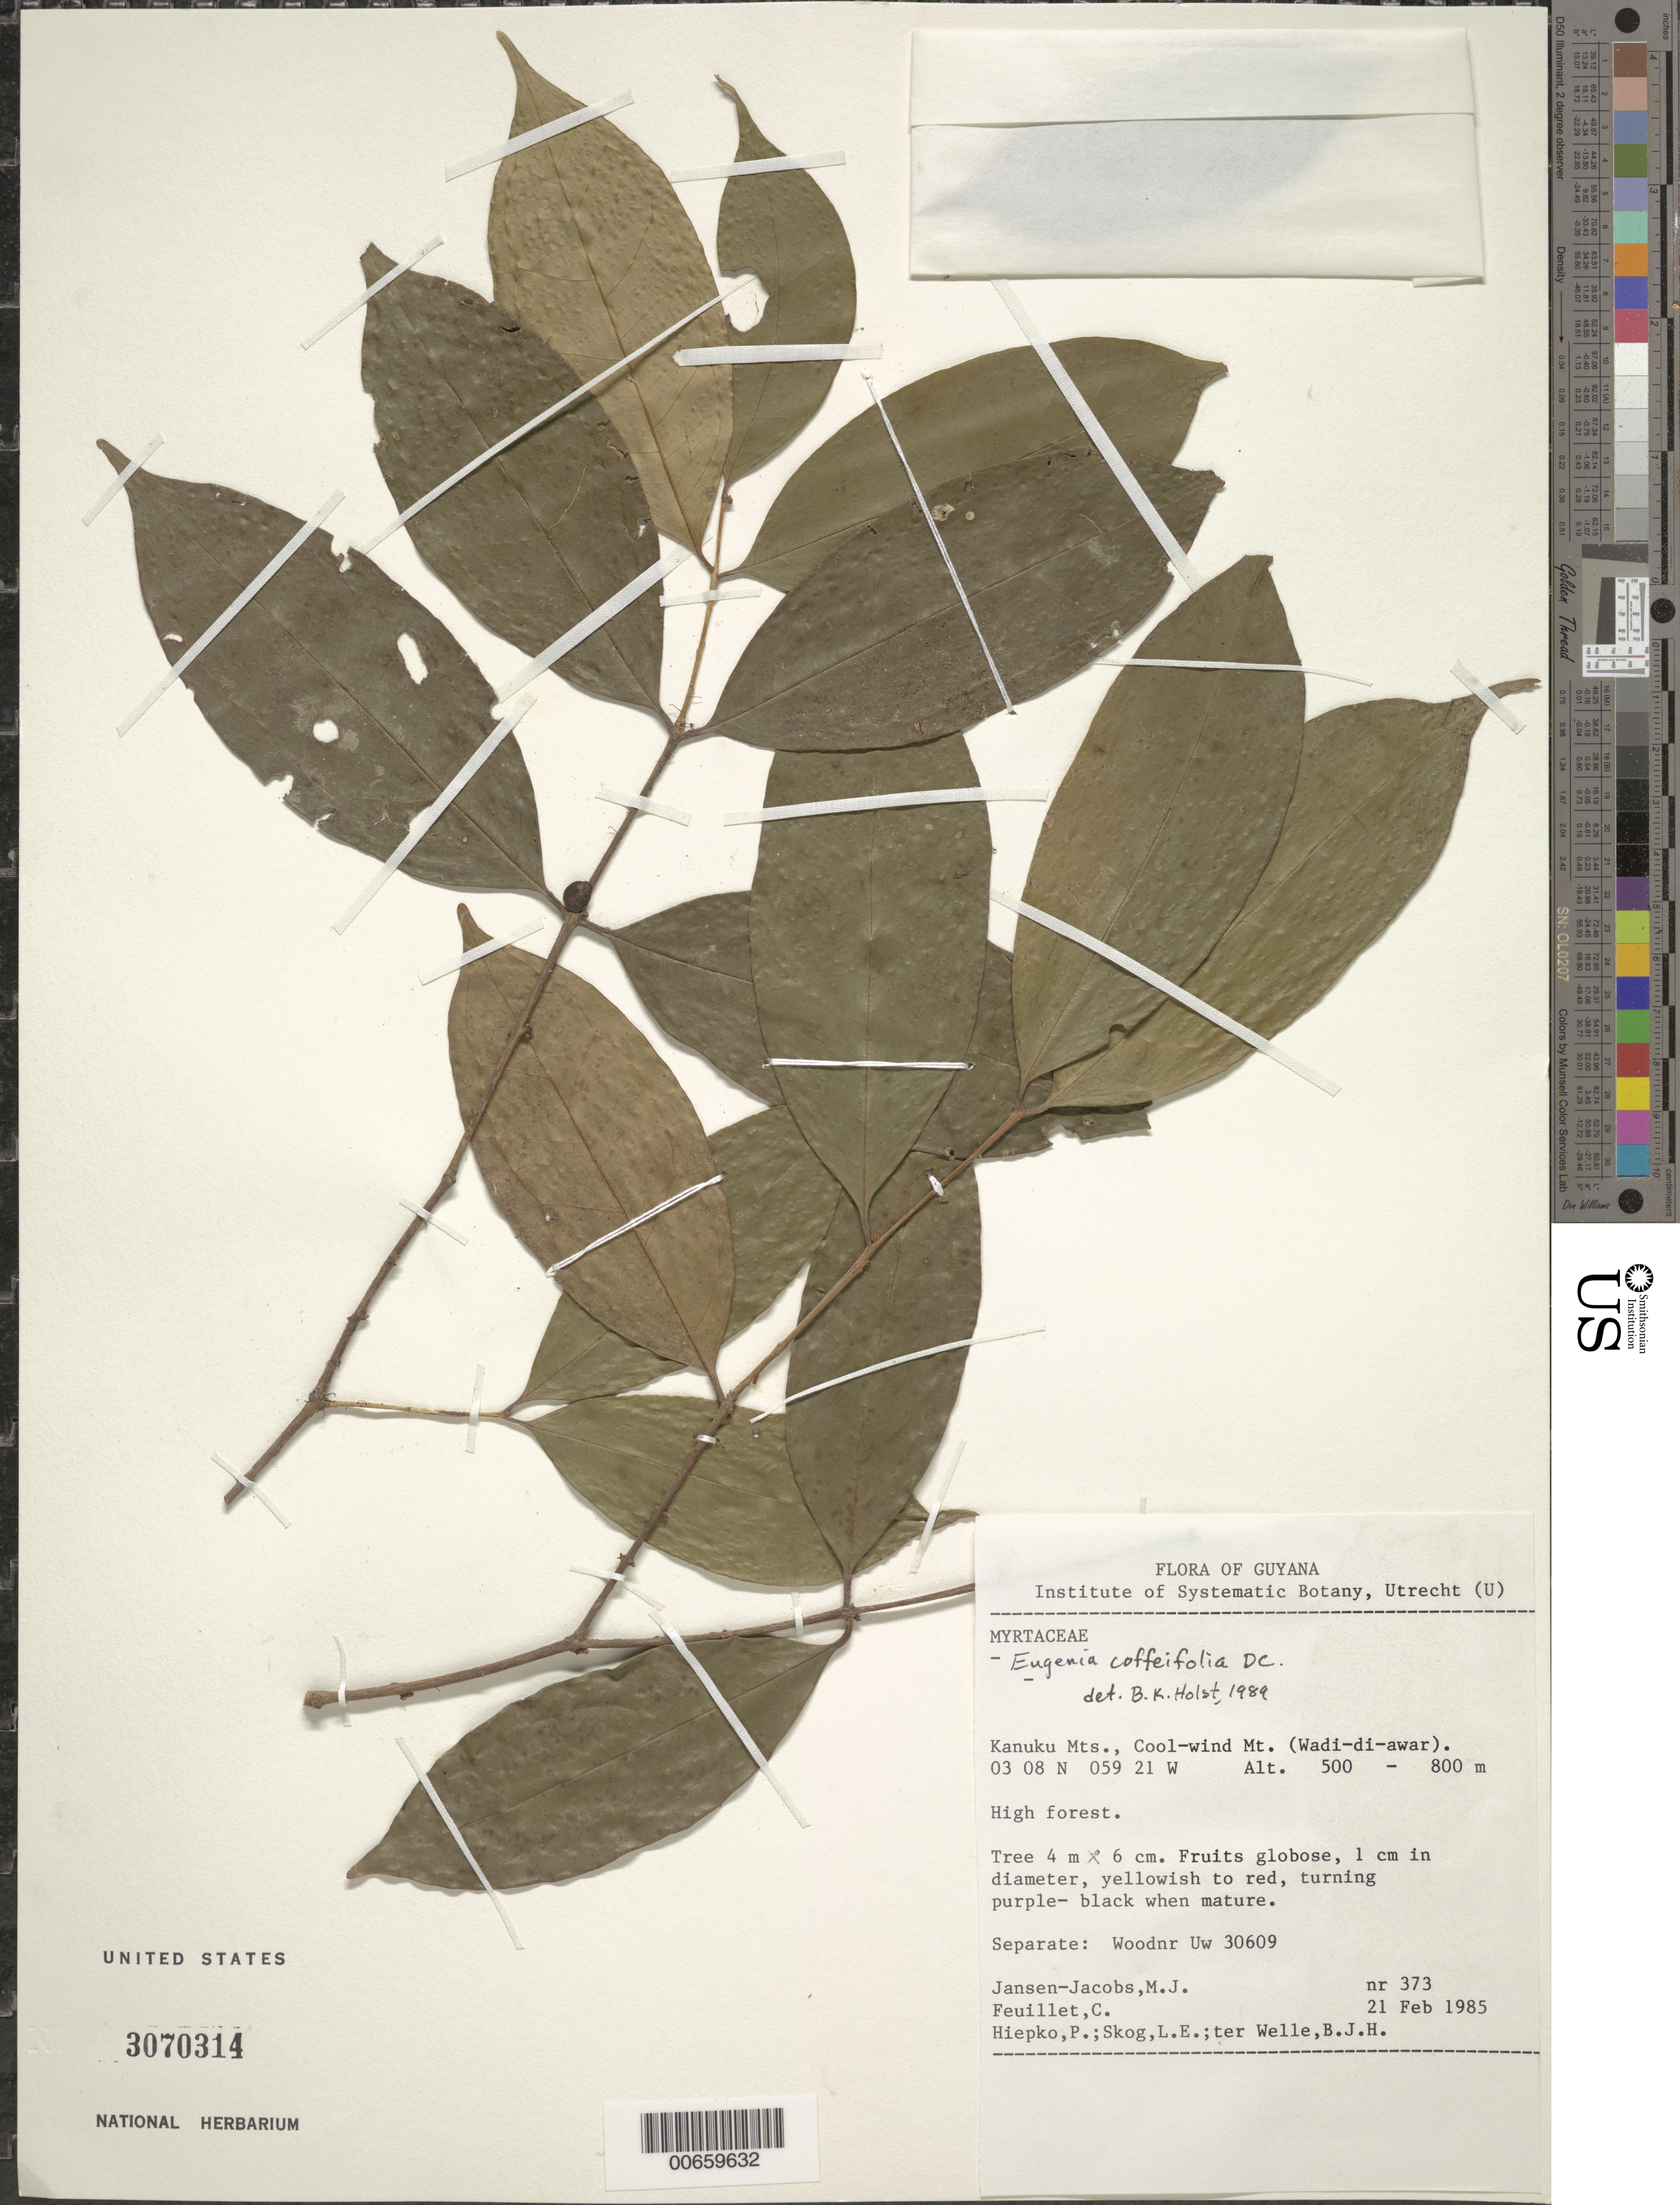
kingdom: Plantae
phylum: Tracheophyta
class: Magnoliopsida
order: Myrtales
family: Myrtaceae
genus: Eugenia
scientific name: Eugenia sinemariensis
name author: Aubl.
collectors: M. J. Jansen-Jacobs, C. Feuillet, P. H. Hiepko, L. E. Skog & B. Welle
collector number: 373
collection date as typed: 21-Feb-85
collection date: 1985-02-21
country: Guyana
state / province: U. Takutu-U. Essequibo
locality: Kanuku Mts., Cool-wind Mt. (Wadi-di-awar)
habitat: High forest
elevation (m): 500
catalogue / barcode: US 3070314